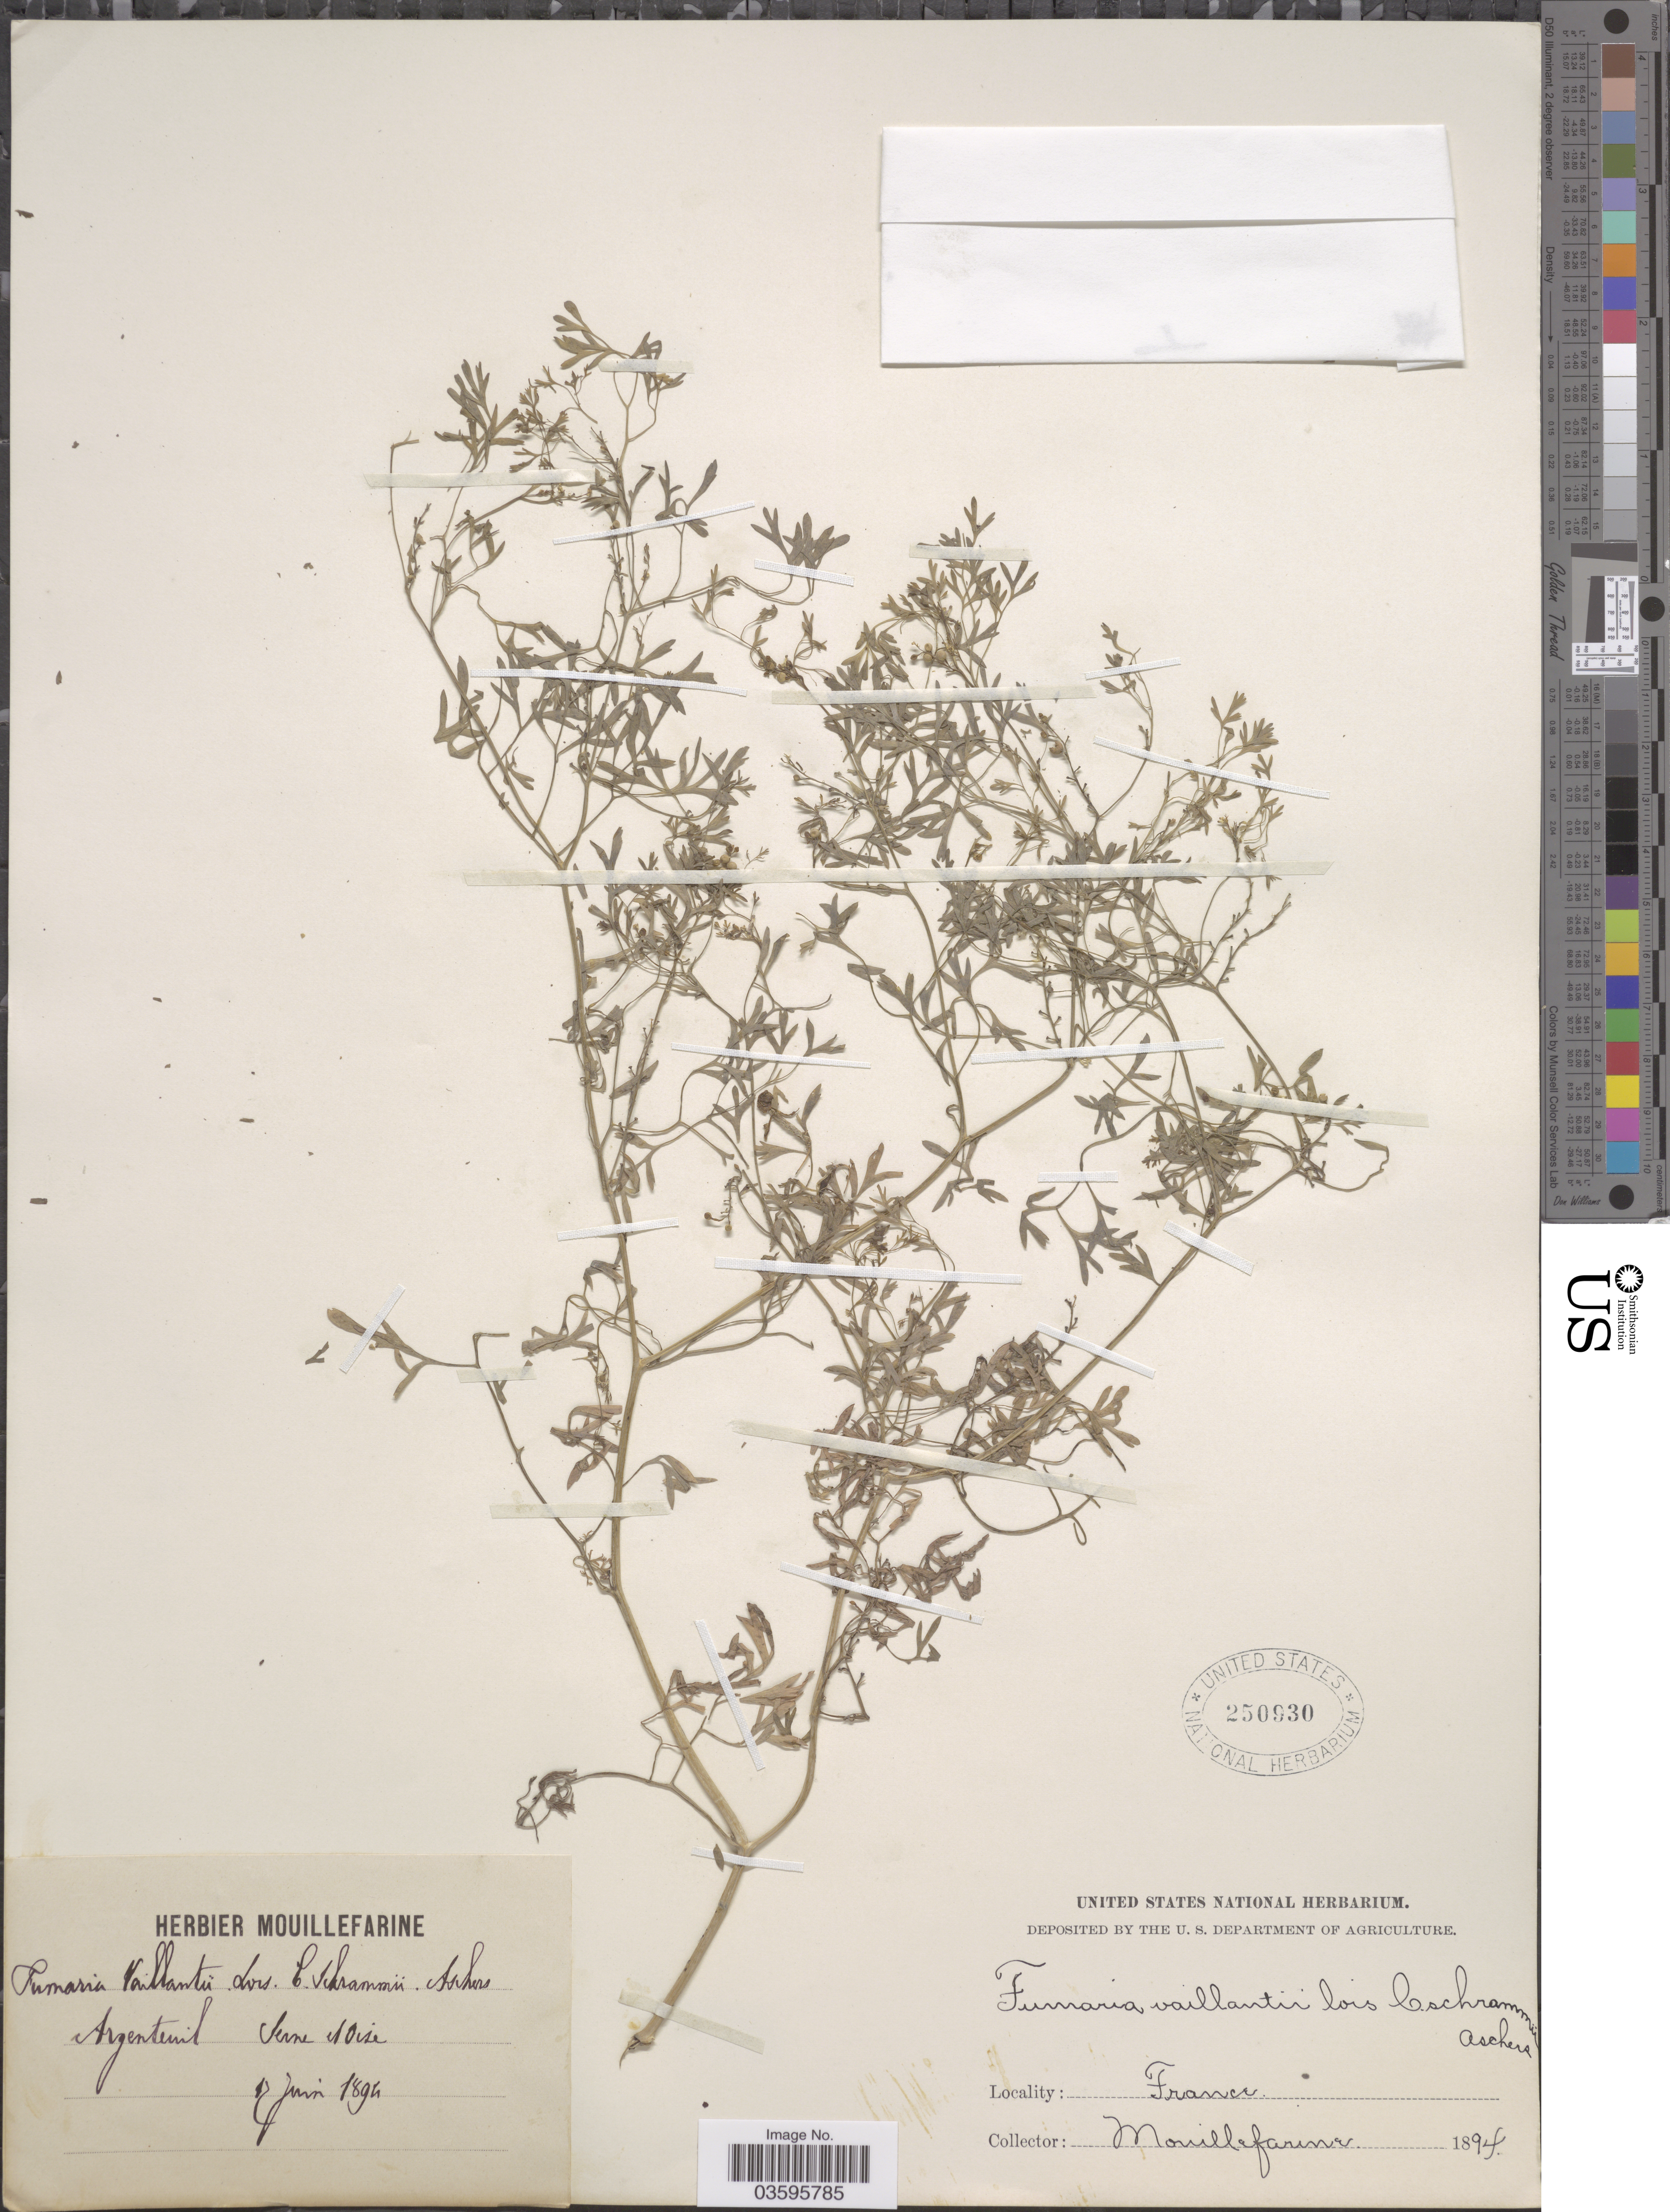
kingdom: Plantae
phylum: Tracheophyta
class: Magnoliopsida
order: Ranunculales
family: Papaveraceae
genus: Fumaria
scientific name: Fumaria vaillantii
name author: Loisel.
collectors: A. Mouillefarine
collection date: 1894-06-12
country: France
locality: Argentenil, Seine et oise.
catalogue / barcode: US 250930